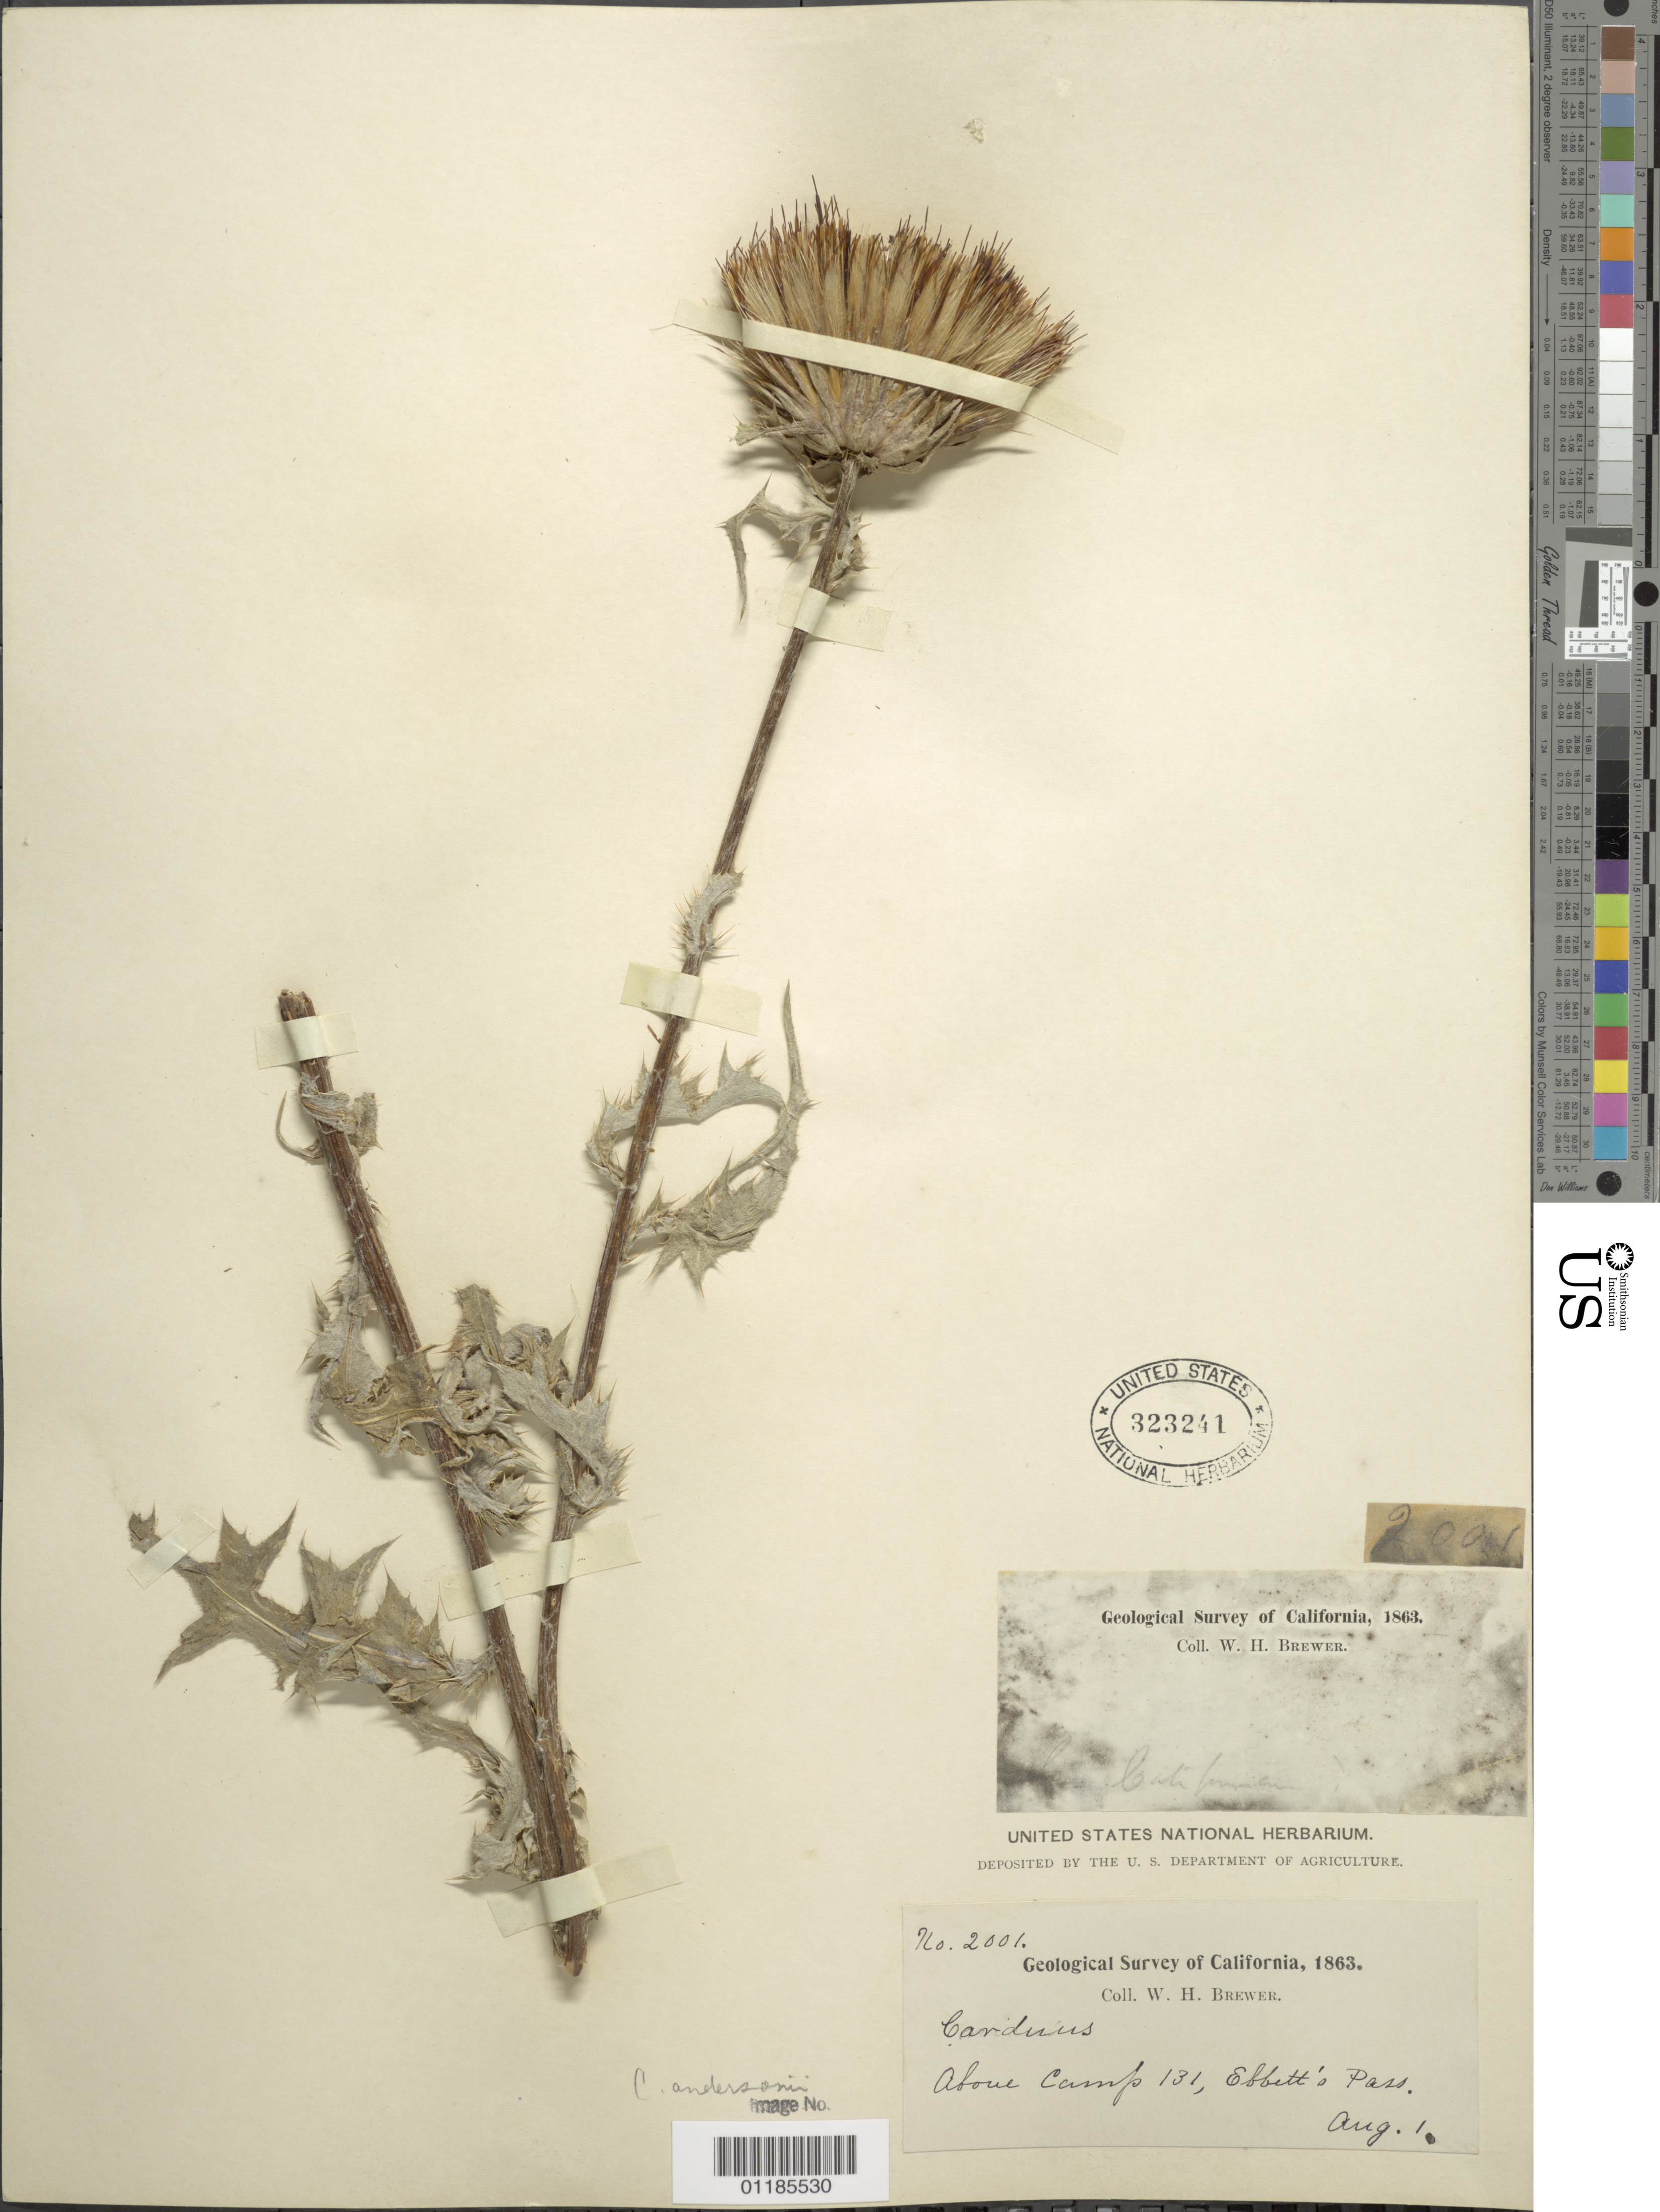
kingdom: Plantae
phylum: Tracheophyta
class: Magnoliopsida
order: Asterales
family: Asteraceae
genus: Cirsium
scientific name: Cirsium andersonii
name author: (A. Gray) Petr.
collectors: W. H. Brewer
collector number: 2001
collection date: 1863-08-01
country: United States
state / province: California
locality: above Camp 131, Ebbett's Pass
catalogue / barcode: US 323241